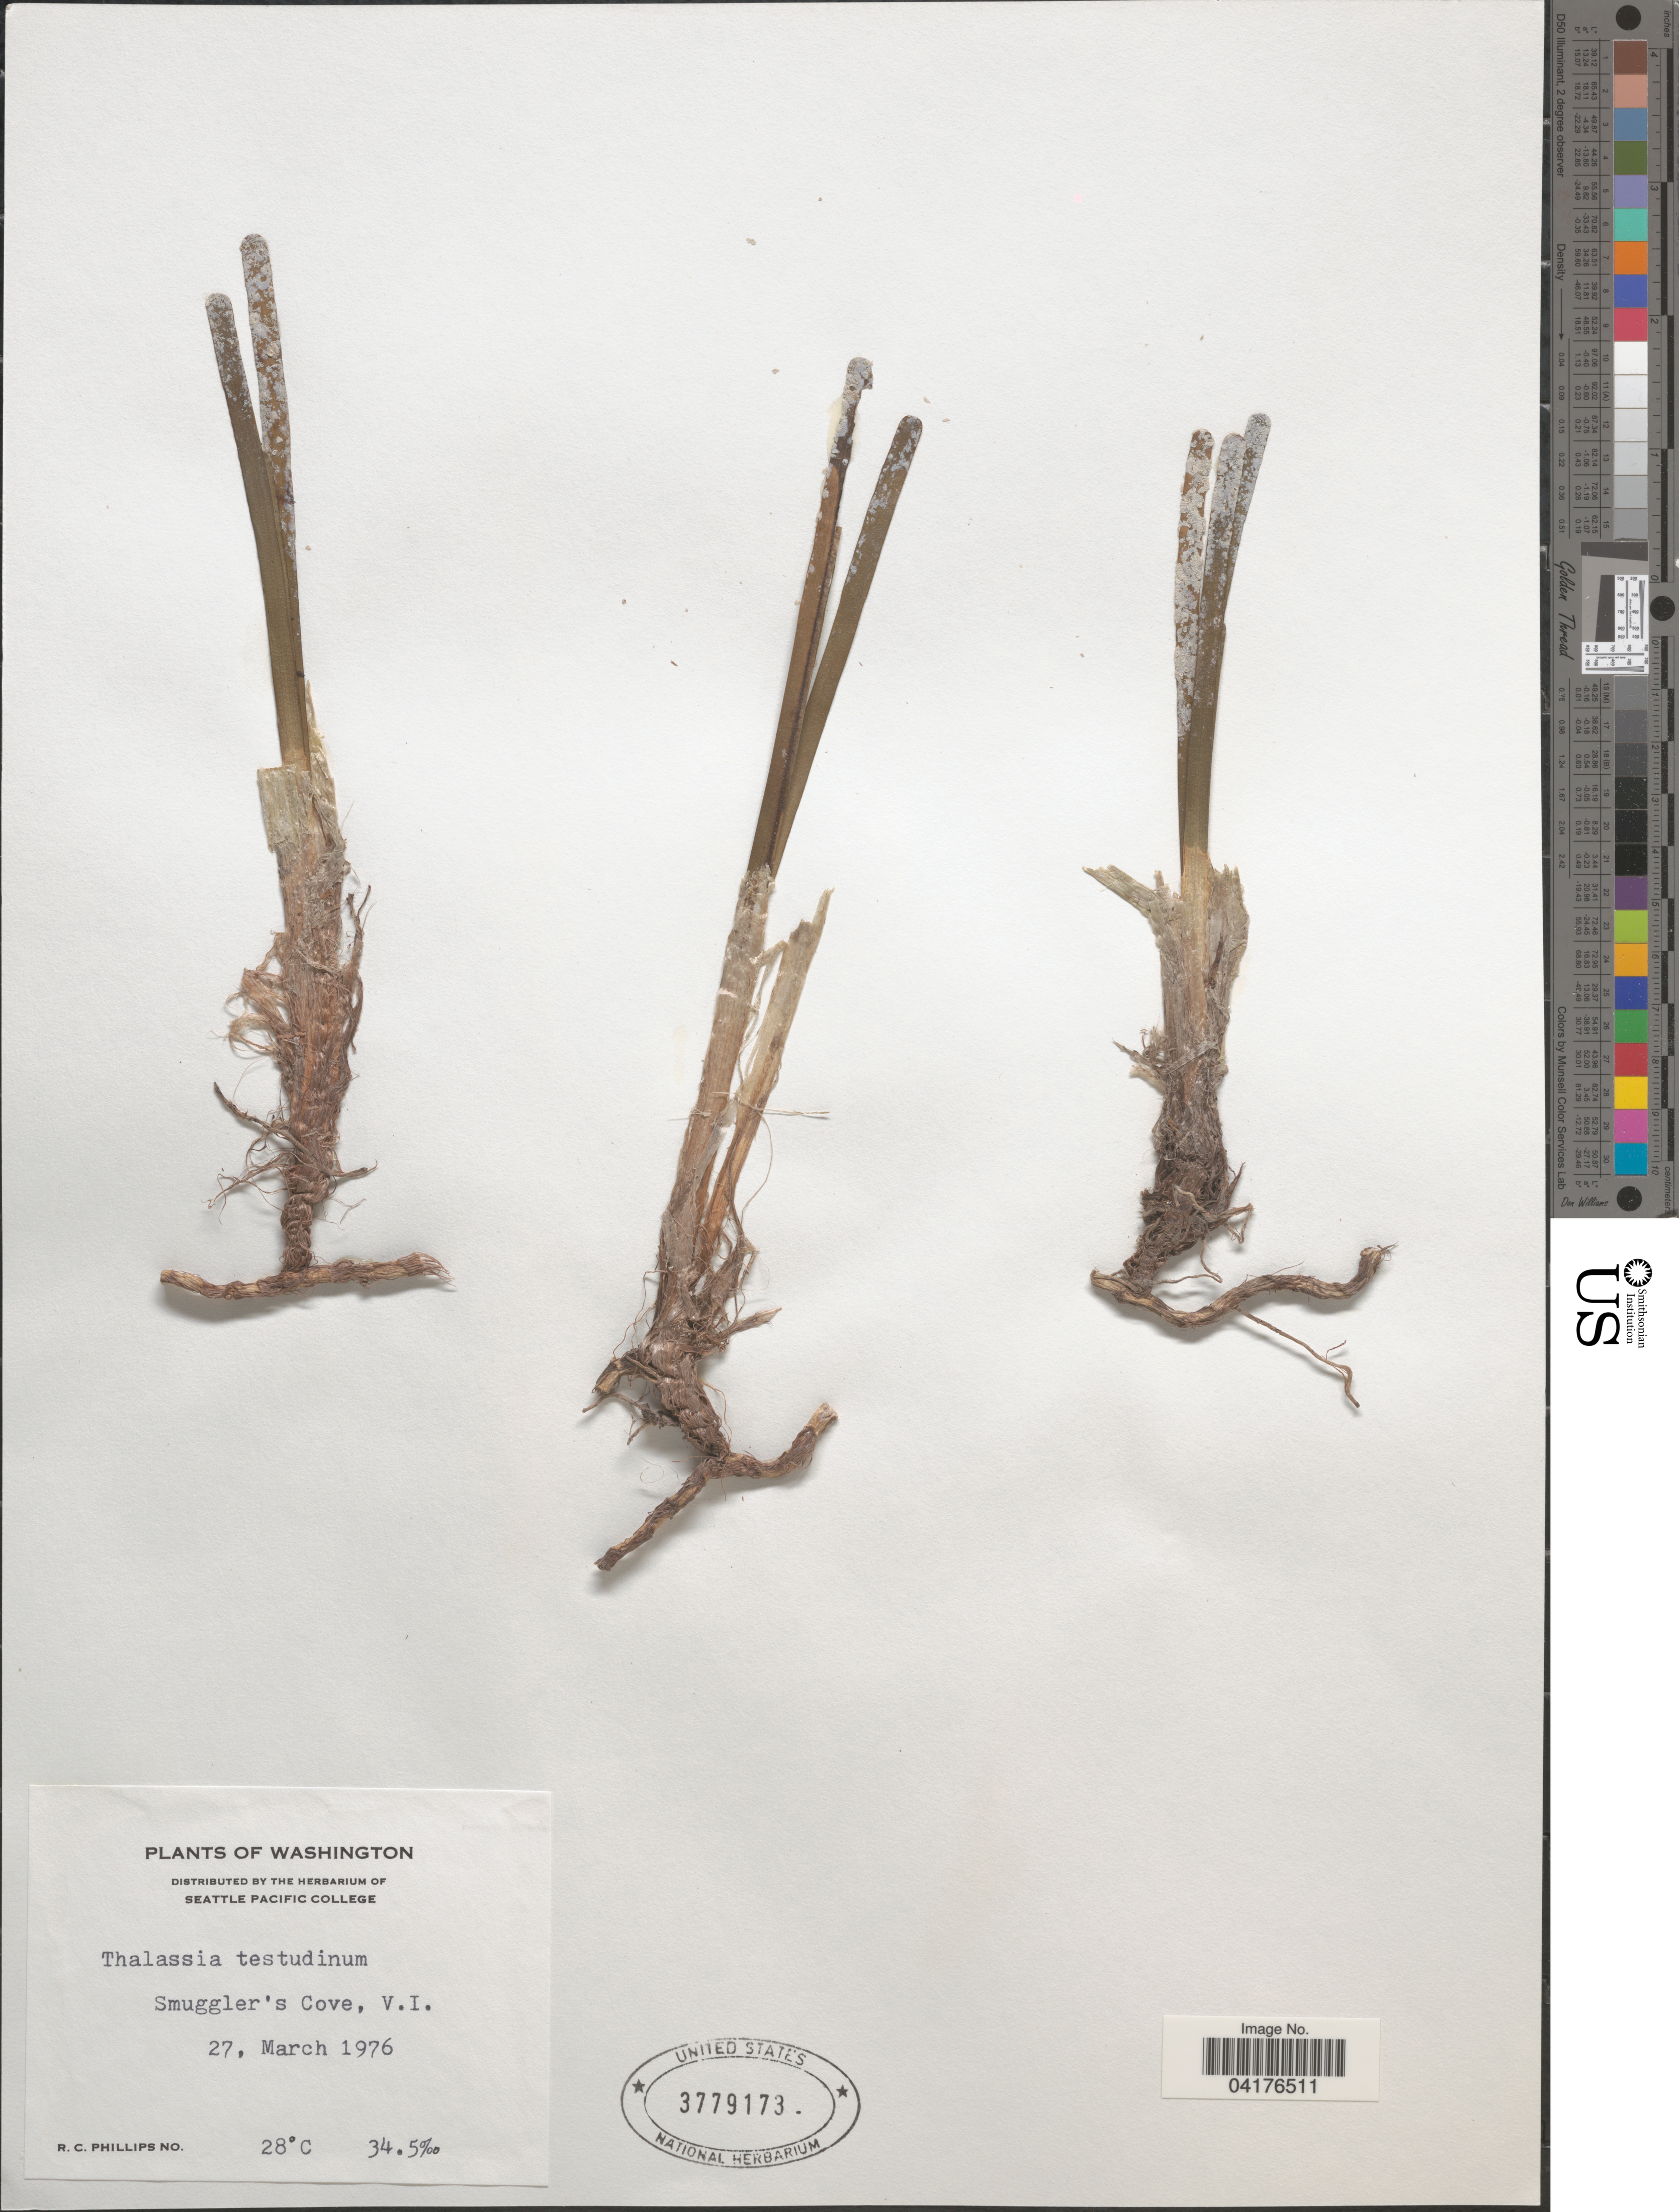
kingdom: Plantae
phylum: Tracheophyta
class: Liliopsida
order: Alismatales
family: Hydrocharitaceae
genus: Thalassia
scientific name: Thalassia testudinum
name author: Banks & Sol. ex K.D. Koenig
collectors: R. C. Phillips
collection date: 1976-03-27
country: U.S. Virgin Islands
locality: Smuggler's Cove, V.I.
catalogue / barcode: US 3779173